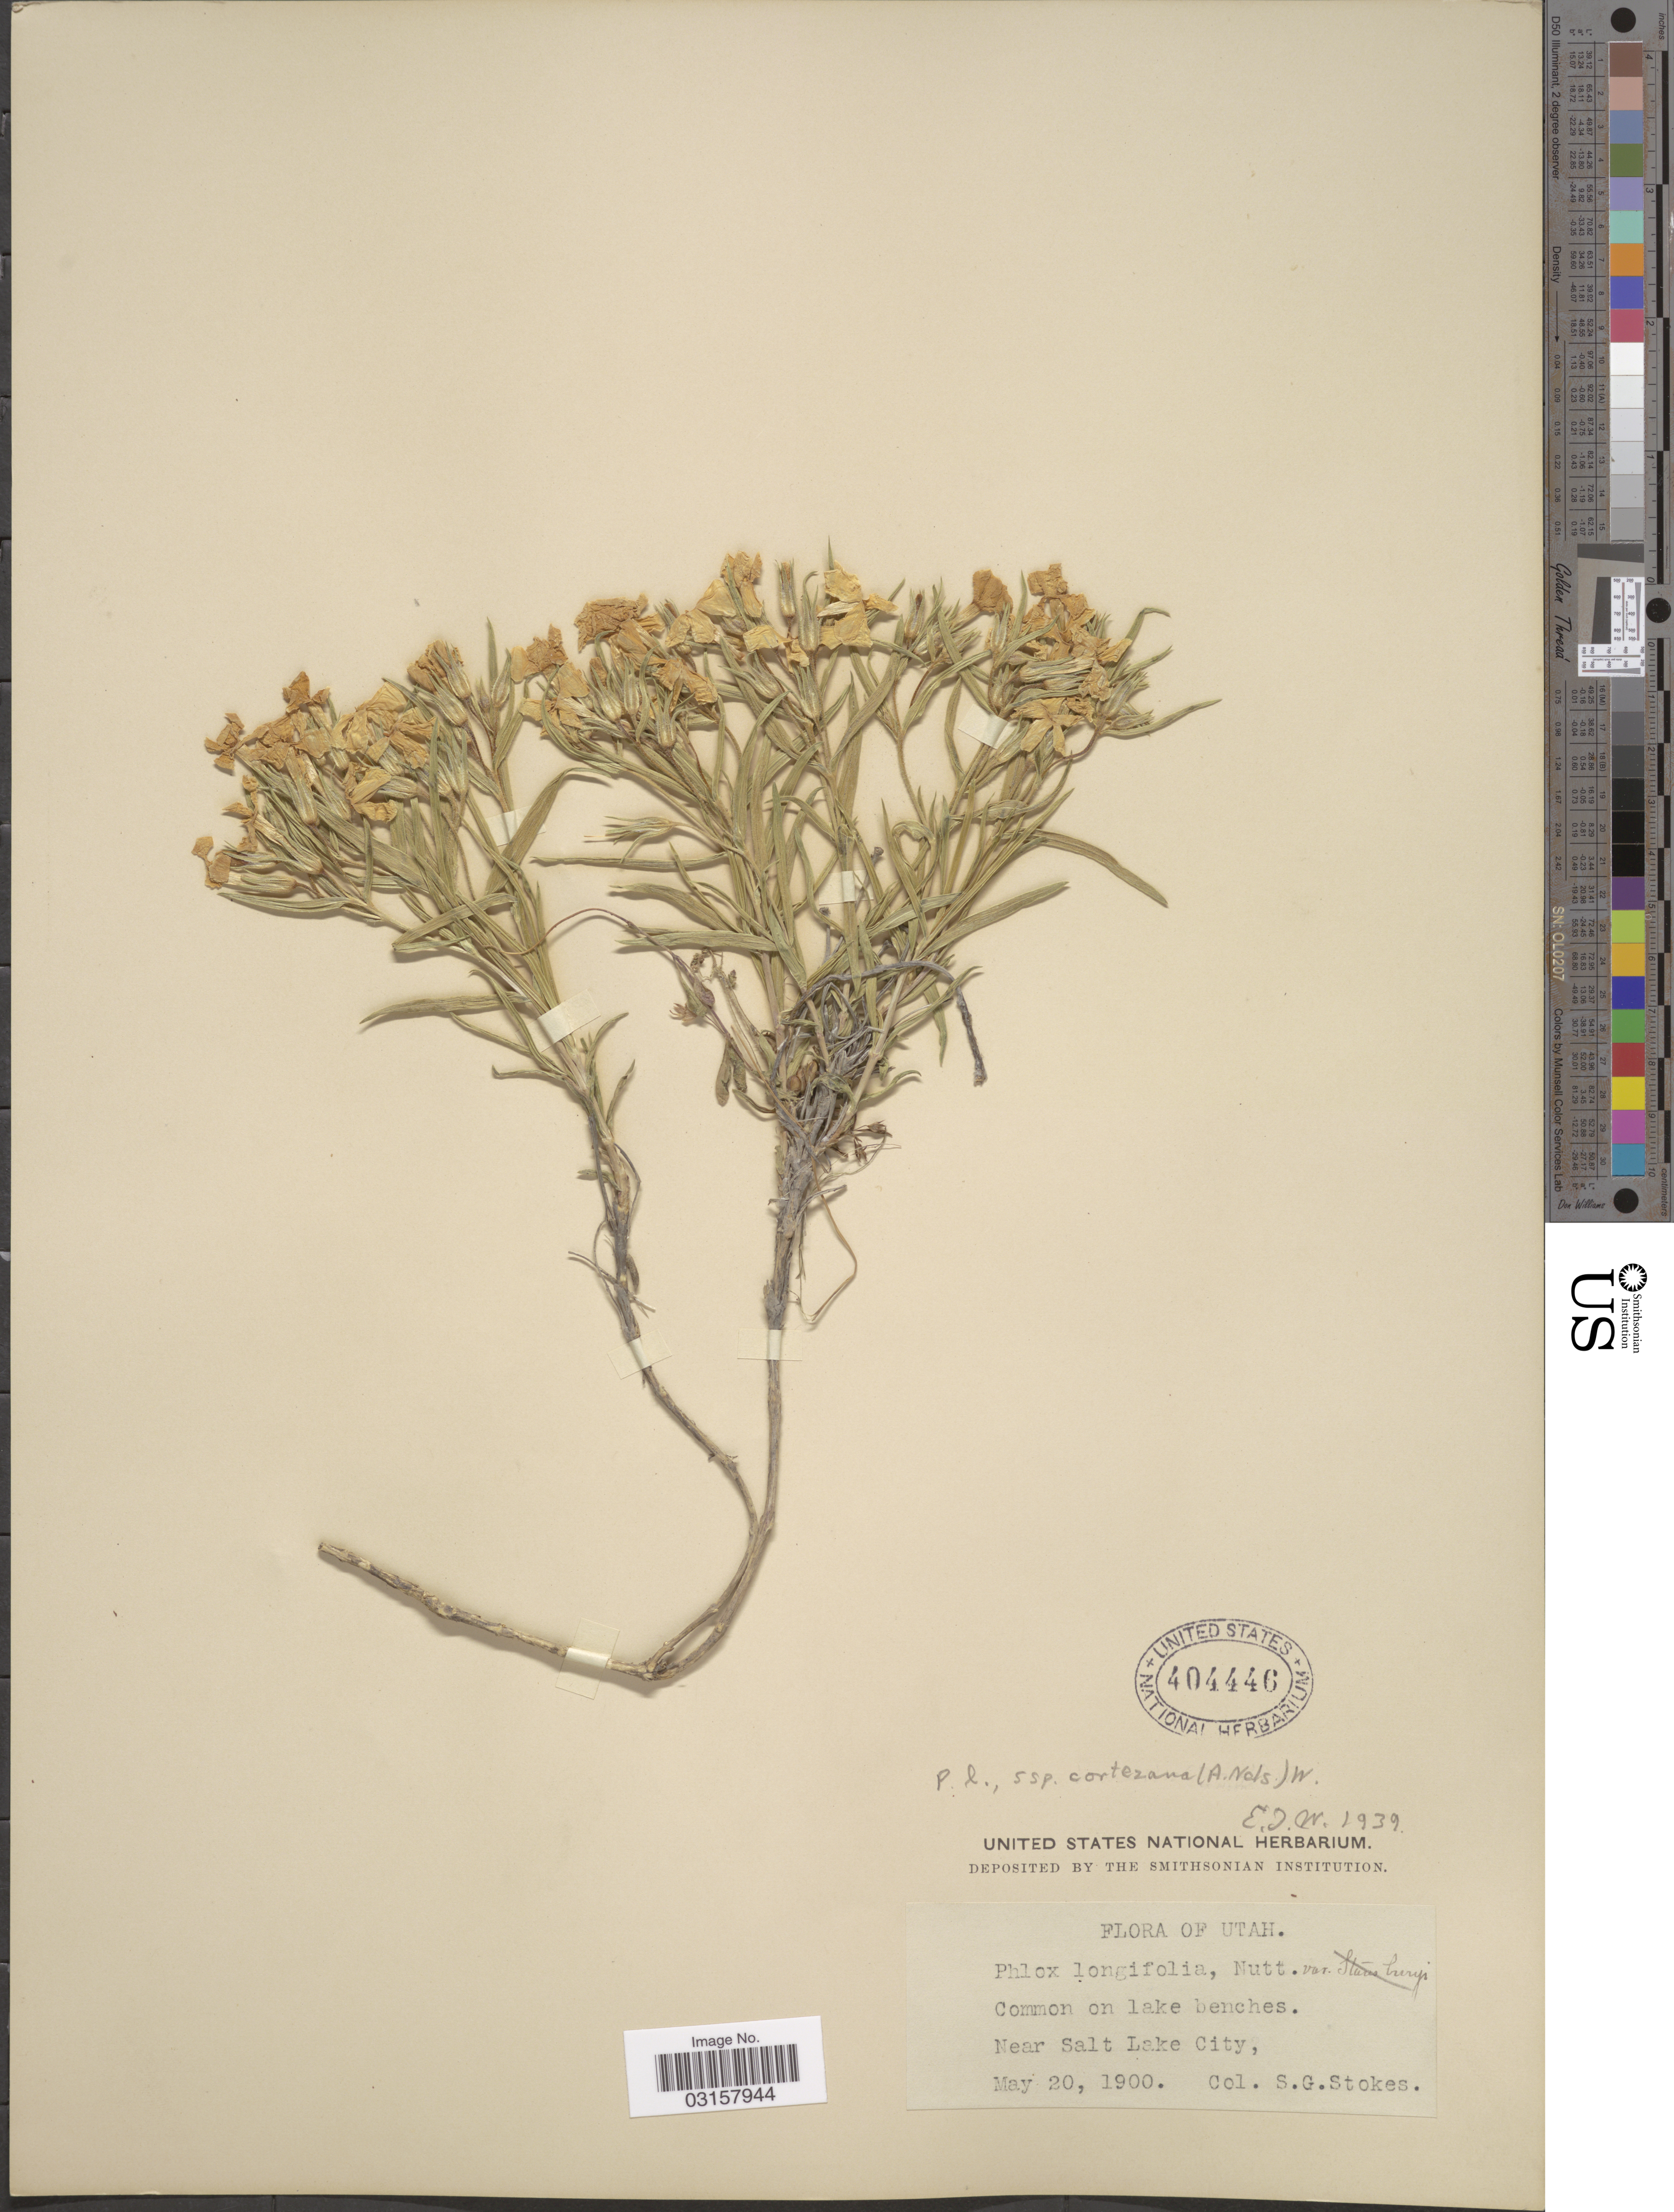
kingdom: Plantae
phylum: Tracheophyta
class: Magnoliopsida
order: Ericales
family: Polemoniaceae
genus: Phlox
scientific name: Phlox longifolia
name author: Nutt.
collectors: S. G. Stokes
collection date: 1900-05-20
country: United States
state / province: Utah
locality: Near Salt Lake City.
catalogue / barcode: US 404446